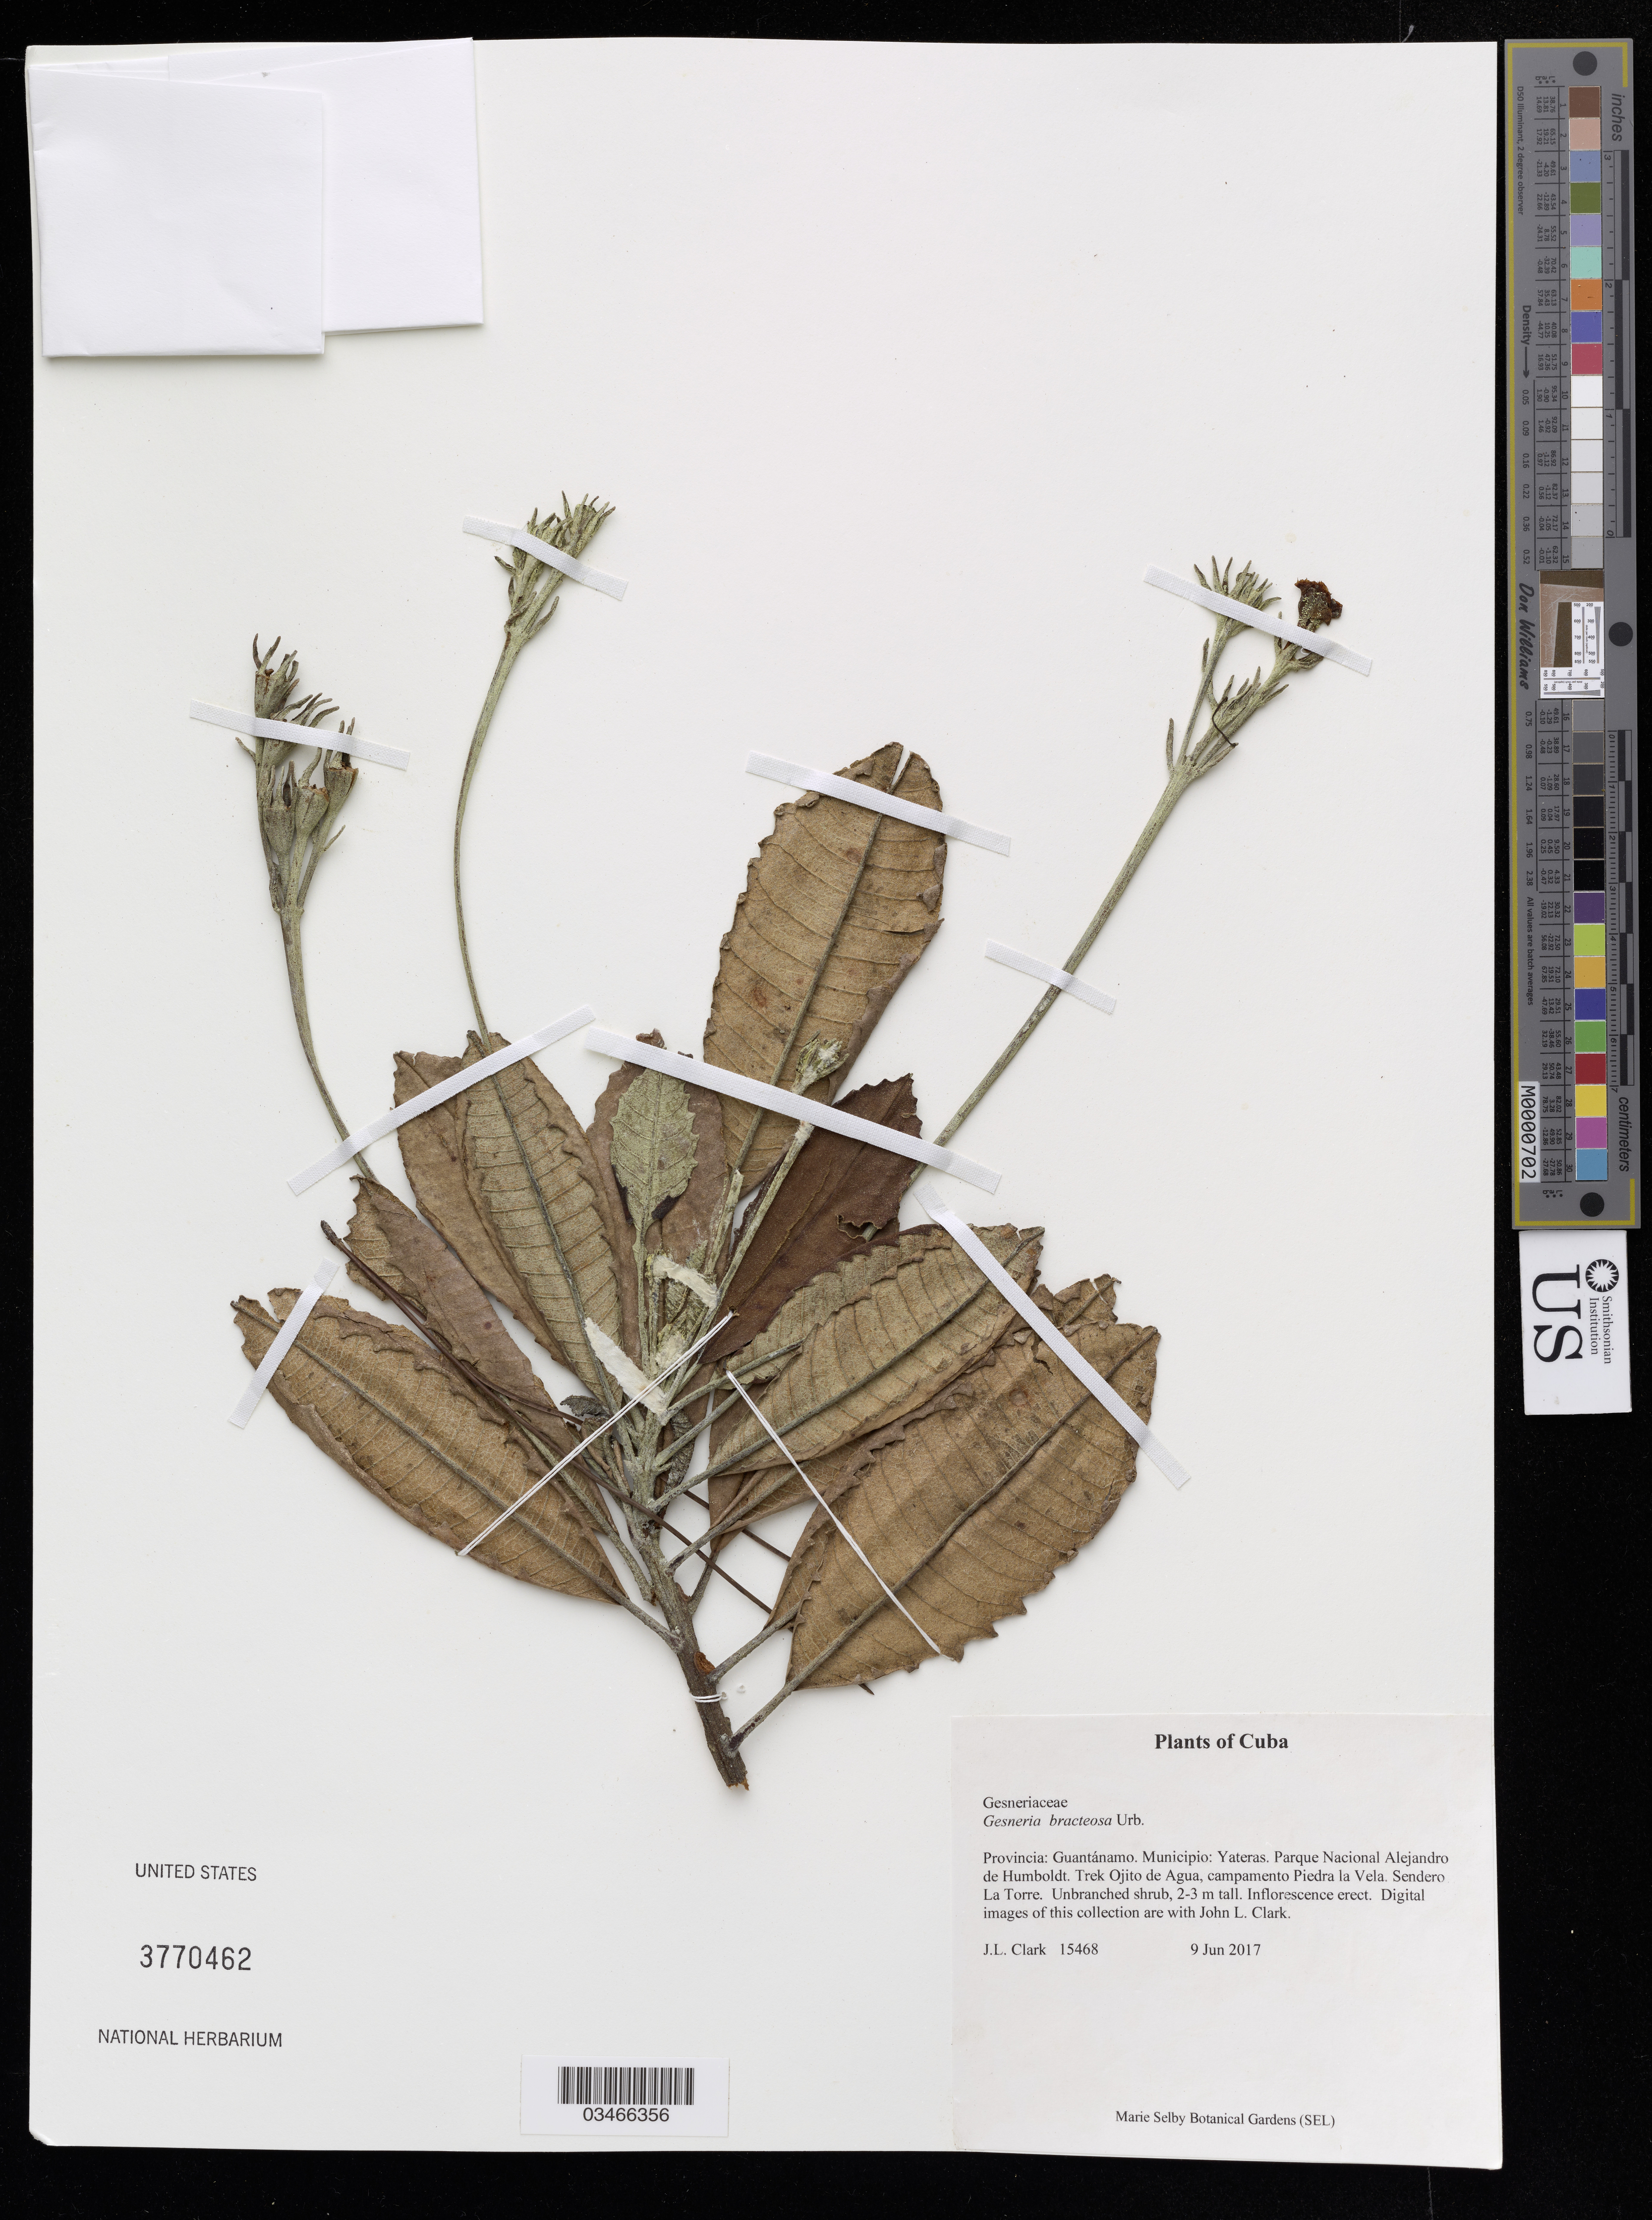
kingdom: Plantae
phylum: Tracheophyta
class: Magnoliopsida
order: Lamiales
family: Gesneriaceae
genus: Gesneria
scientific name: Gesneria bracteosa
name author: Urb.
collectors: J. Clark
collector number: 15468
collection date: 2017-06-09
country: Cuba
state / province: Guantánamo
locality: Municipio: Yateras. Parque Nacional Alejandro de Humboldt. Trek Ojito de Agua, campamento Piedra la Vela. Sendero La Torre.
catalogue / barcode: US 3770462